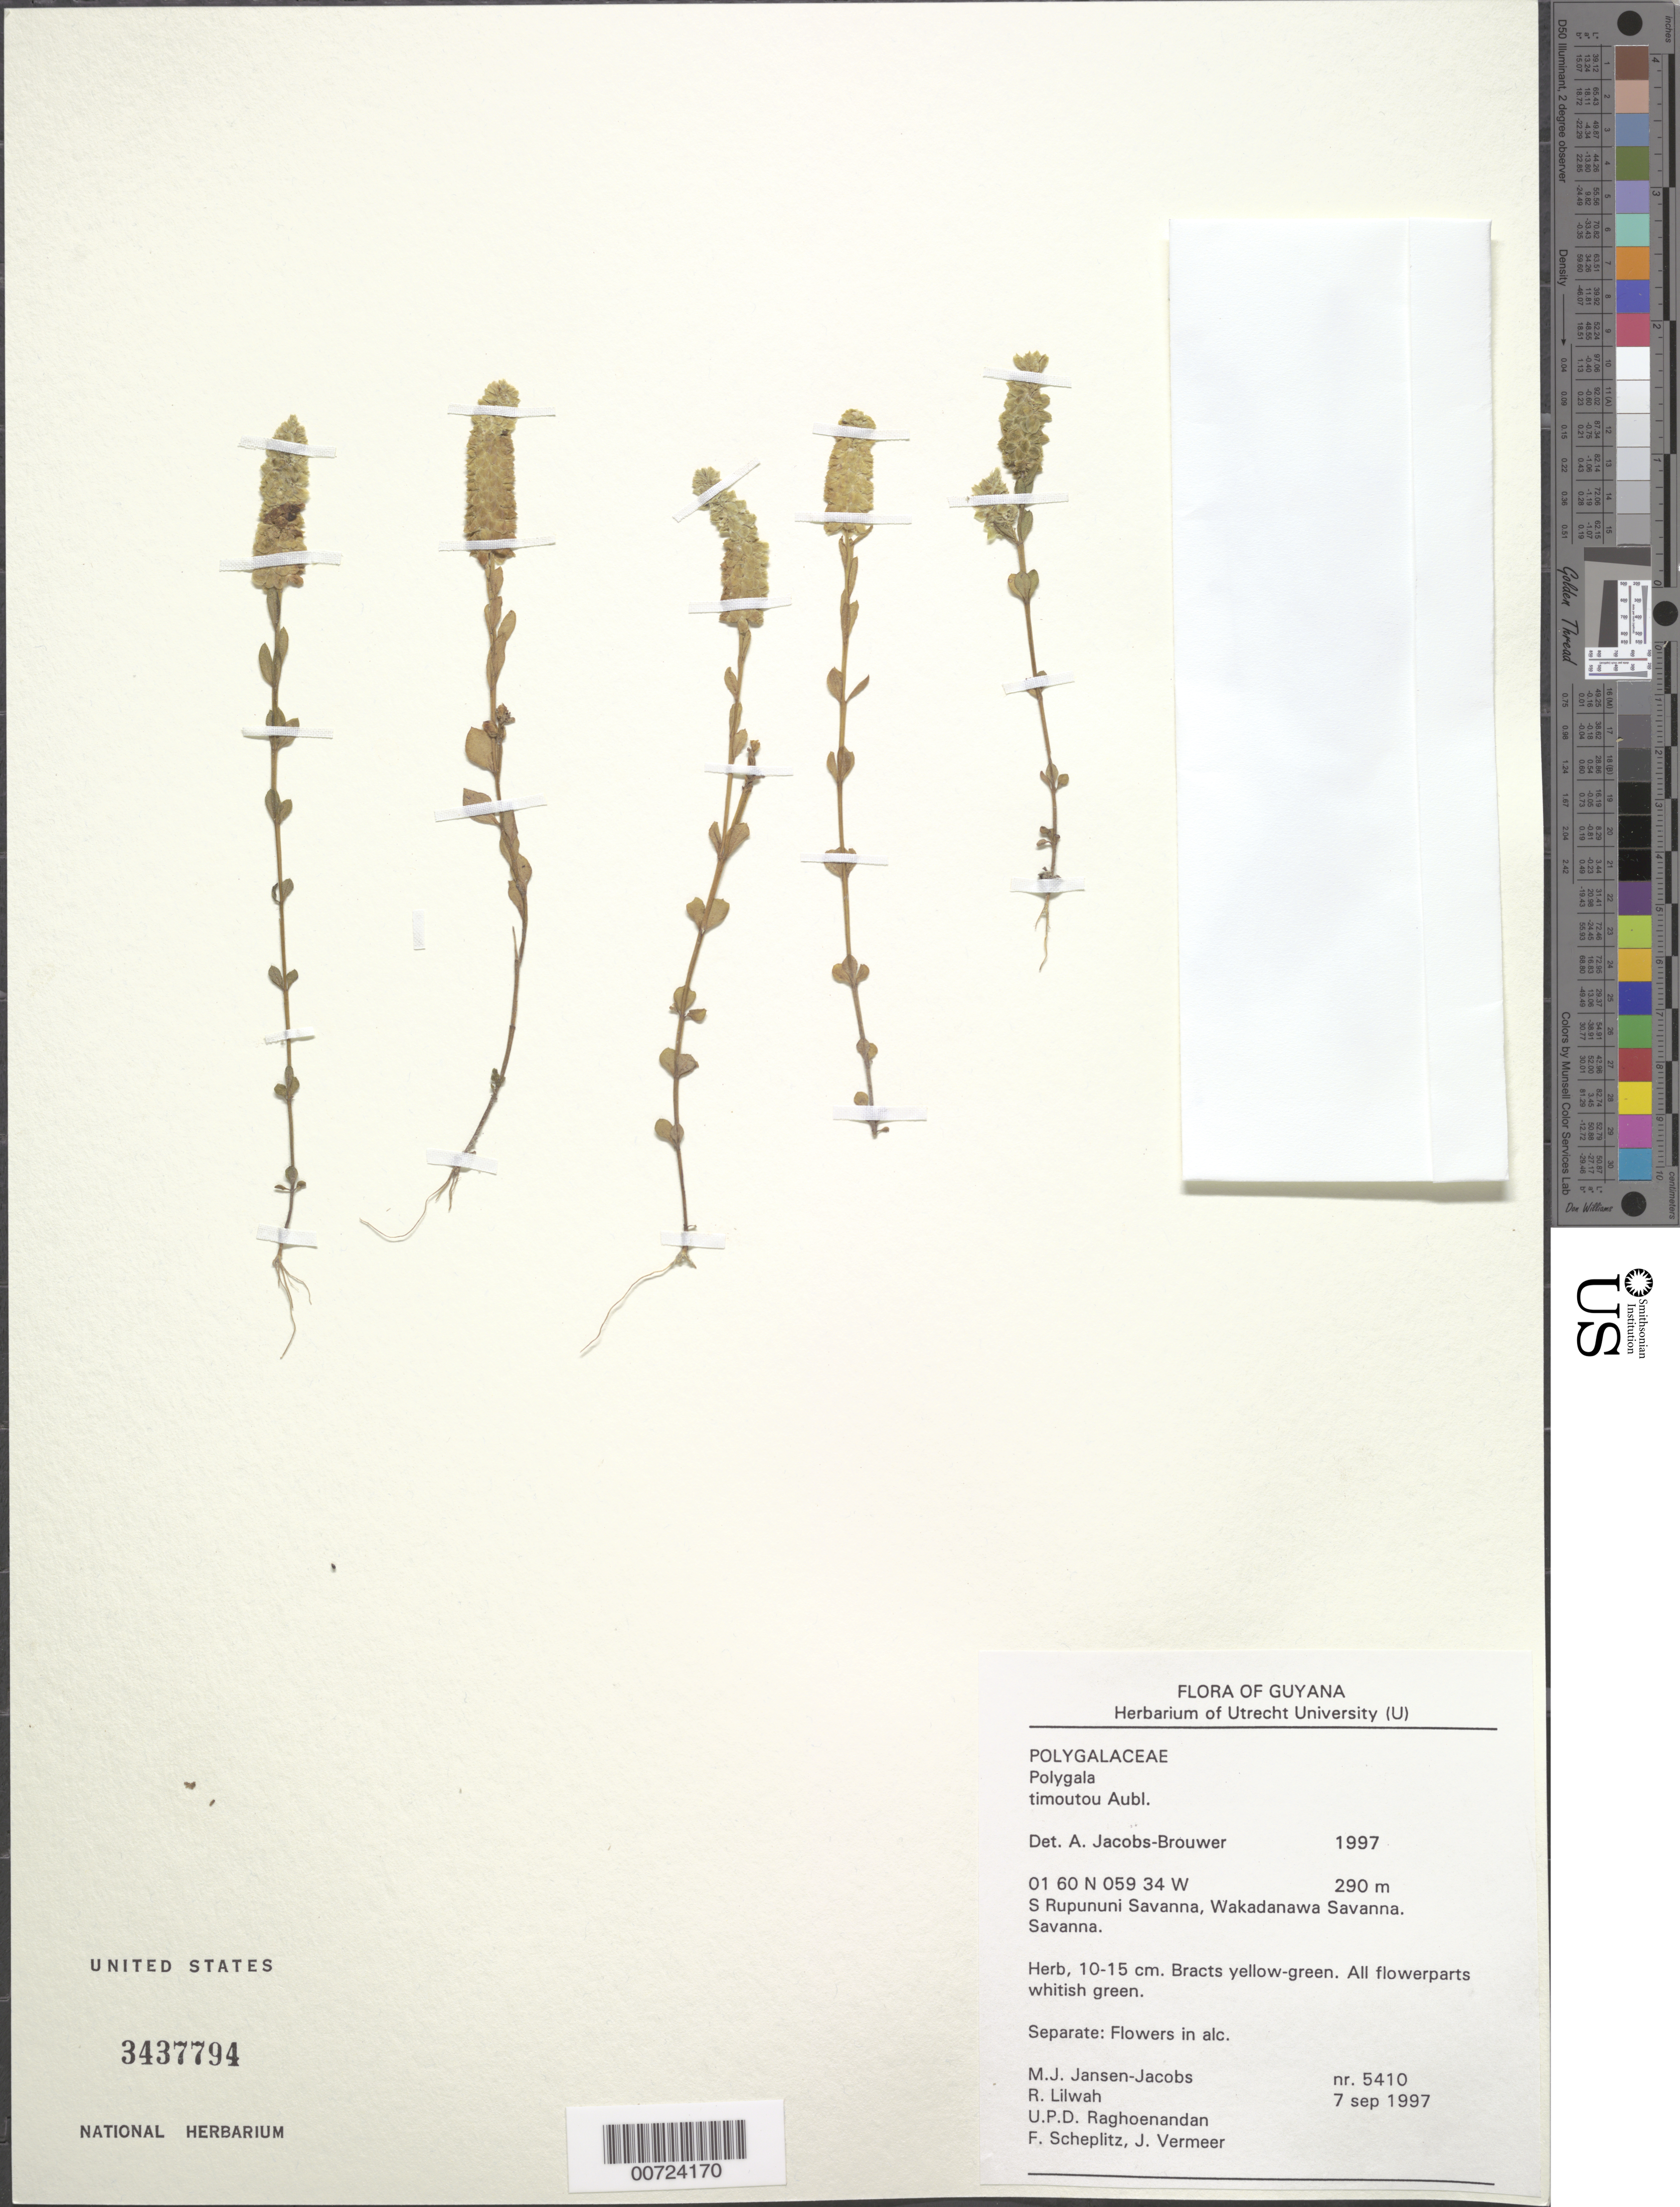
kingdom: Plantae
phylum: Tracheophyta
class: Magnoliopsida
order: Fabales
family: Polygalaceae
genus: Polygala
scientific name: Polygala timoutou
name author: Aubl.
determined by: Jacobs-Brouwer, A.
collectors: M. J. Jansen-Jacobs, R. Lilwah, U. Raghoenandan, F. Scheplitz & J. Vermeer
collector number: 5410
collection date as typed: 7-Sep-97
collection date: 1997-09-07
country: Guyana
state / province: U. Takutu-U. Essequibo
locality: S. Rupununi savanna, Wakadanawa Savanna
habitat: Savanna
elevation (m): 290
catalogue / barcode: US 3437794